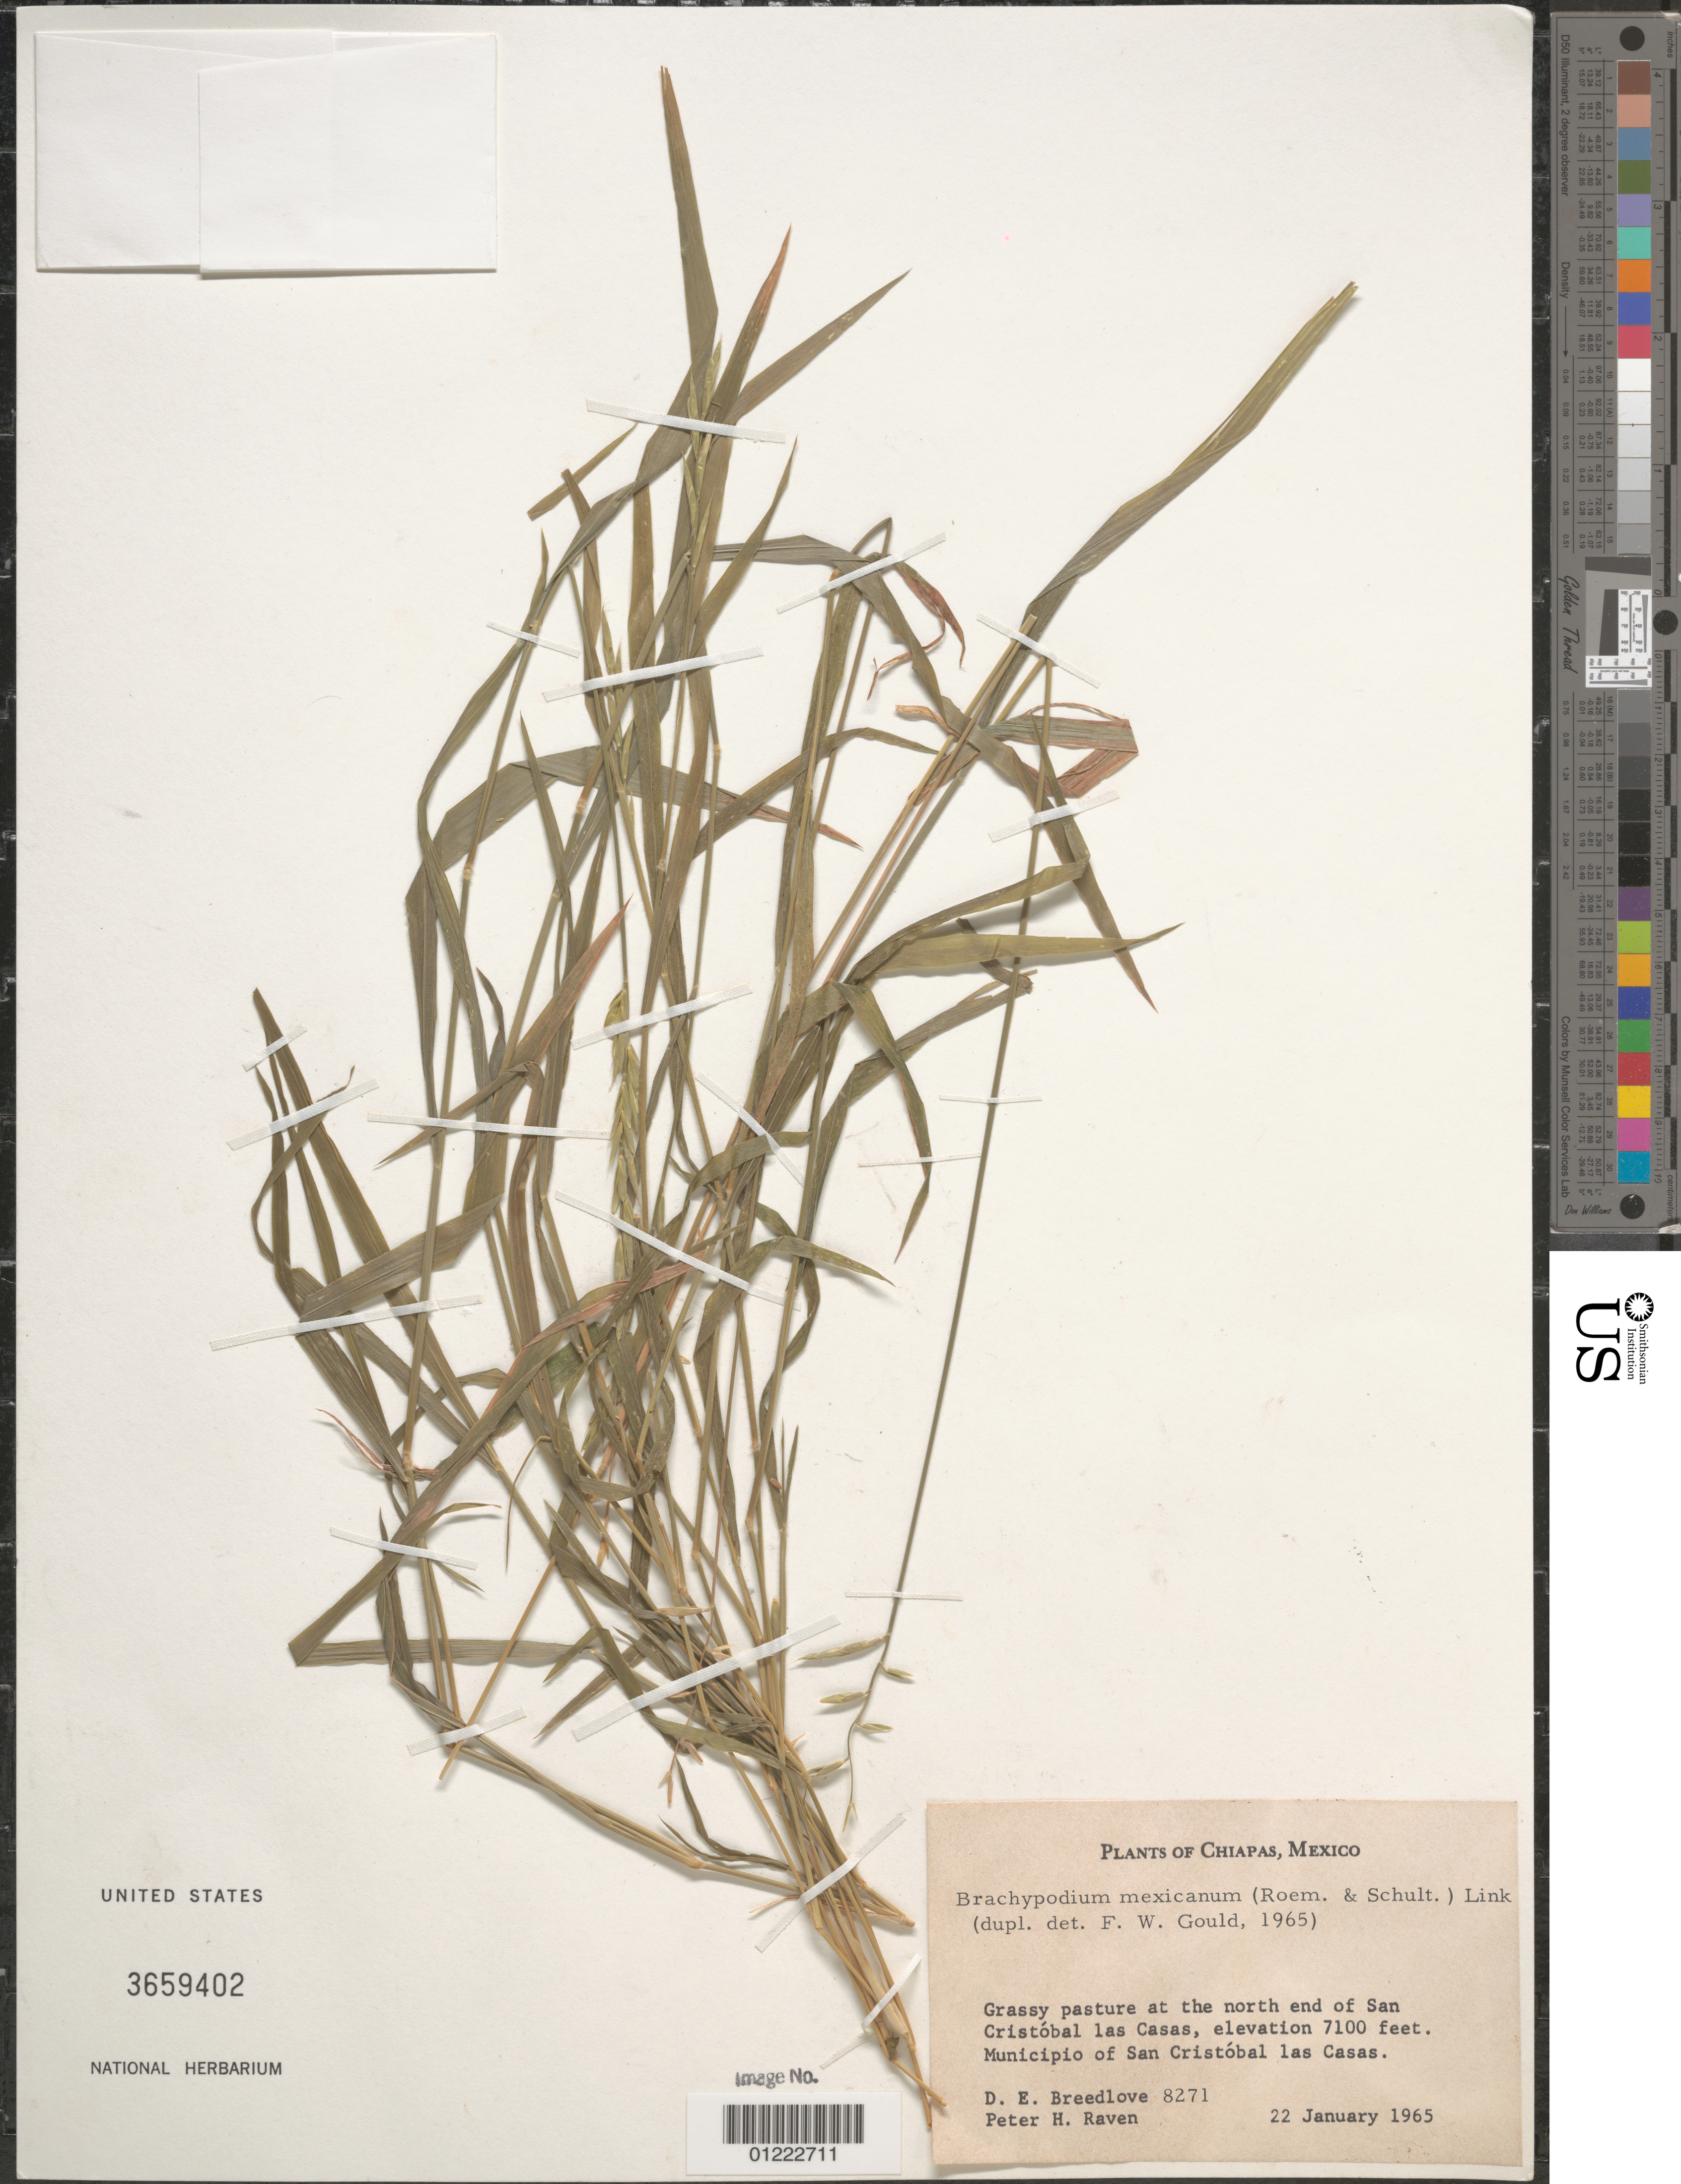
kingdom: Plantae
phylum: Tracheophyta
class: Liliopsida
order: Poales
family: Poaceae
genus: Brachypodium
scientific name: Brachypodium mexicanum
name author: (Roem. & Schult.) Link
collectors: D. E. Breedlove & P. H. Raven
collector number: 8271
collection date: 1965-01-22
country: Mexico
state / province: Chiapas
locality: Grassy pasture at the north end of San Cristobal las Casas, Municipio of San Cristobal las Casas.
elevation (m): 2164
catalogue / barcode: US 3659402